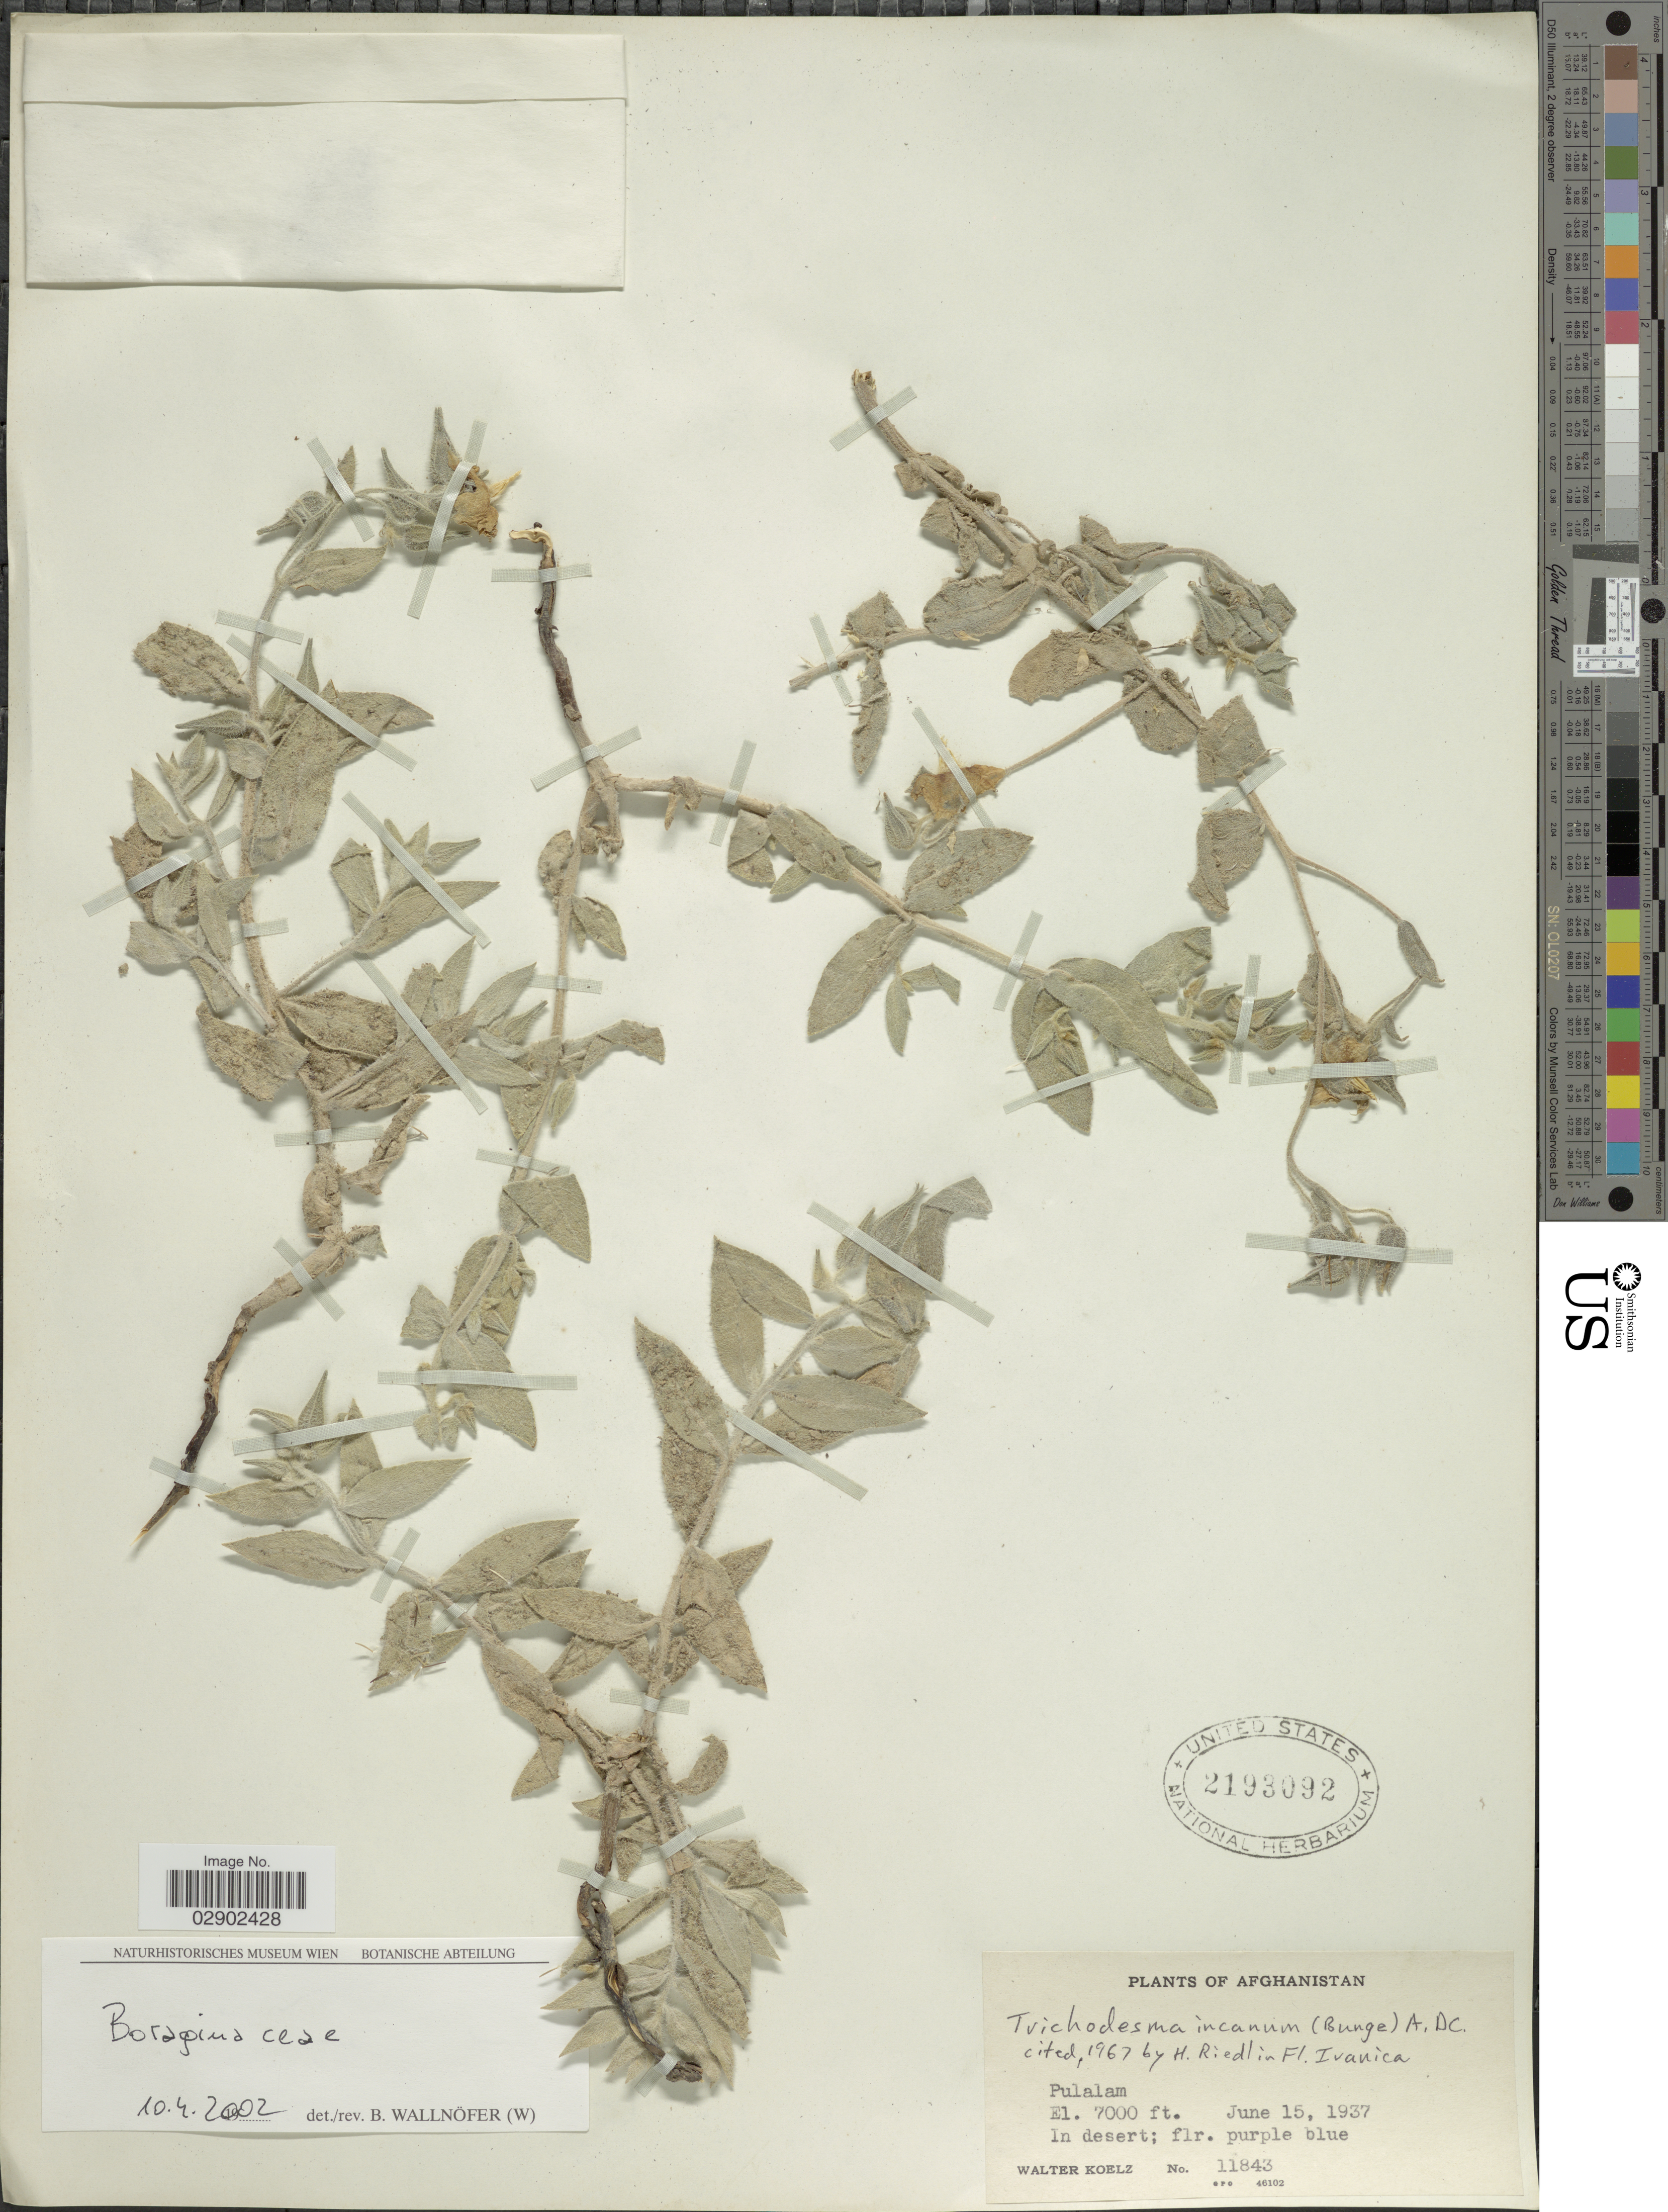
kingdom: Plantae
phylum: Tracheophyta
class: Magnoliopsida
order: Boraginales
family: Boraginaceae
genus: Trichodesma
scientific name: Trichodesma incanum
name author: (Bunge) A. DC.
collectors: W. N. Koelz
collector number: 11843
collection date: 1937-06-15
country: Afghanistan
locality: Pulalam.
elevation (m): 2134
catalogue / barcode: US 2193092